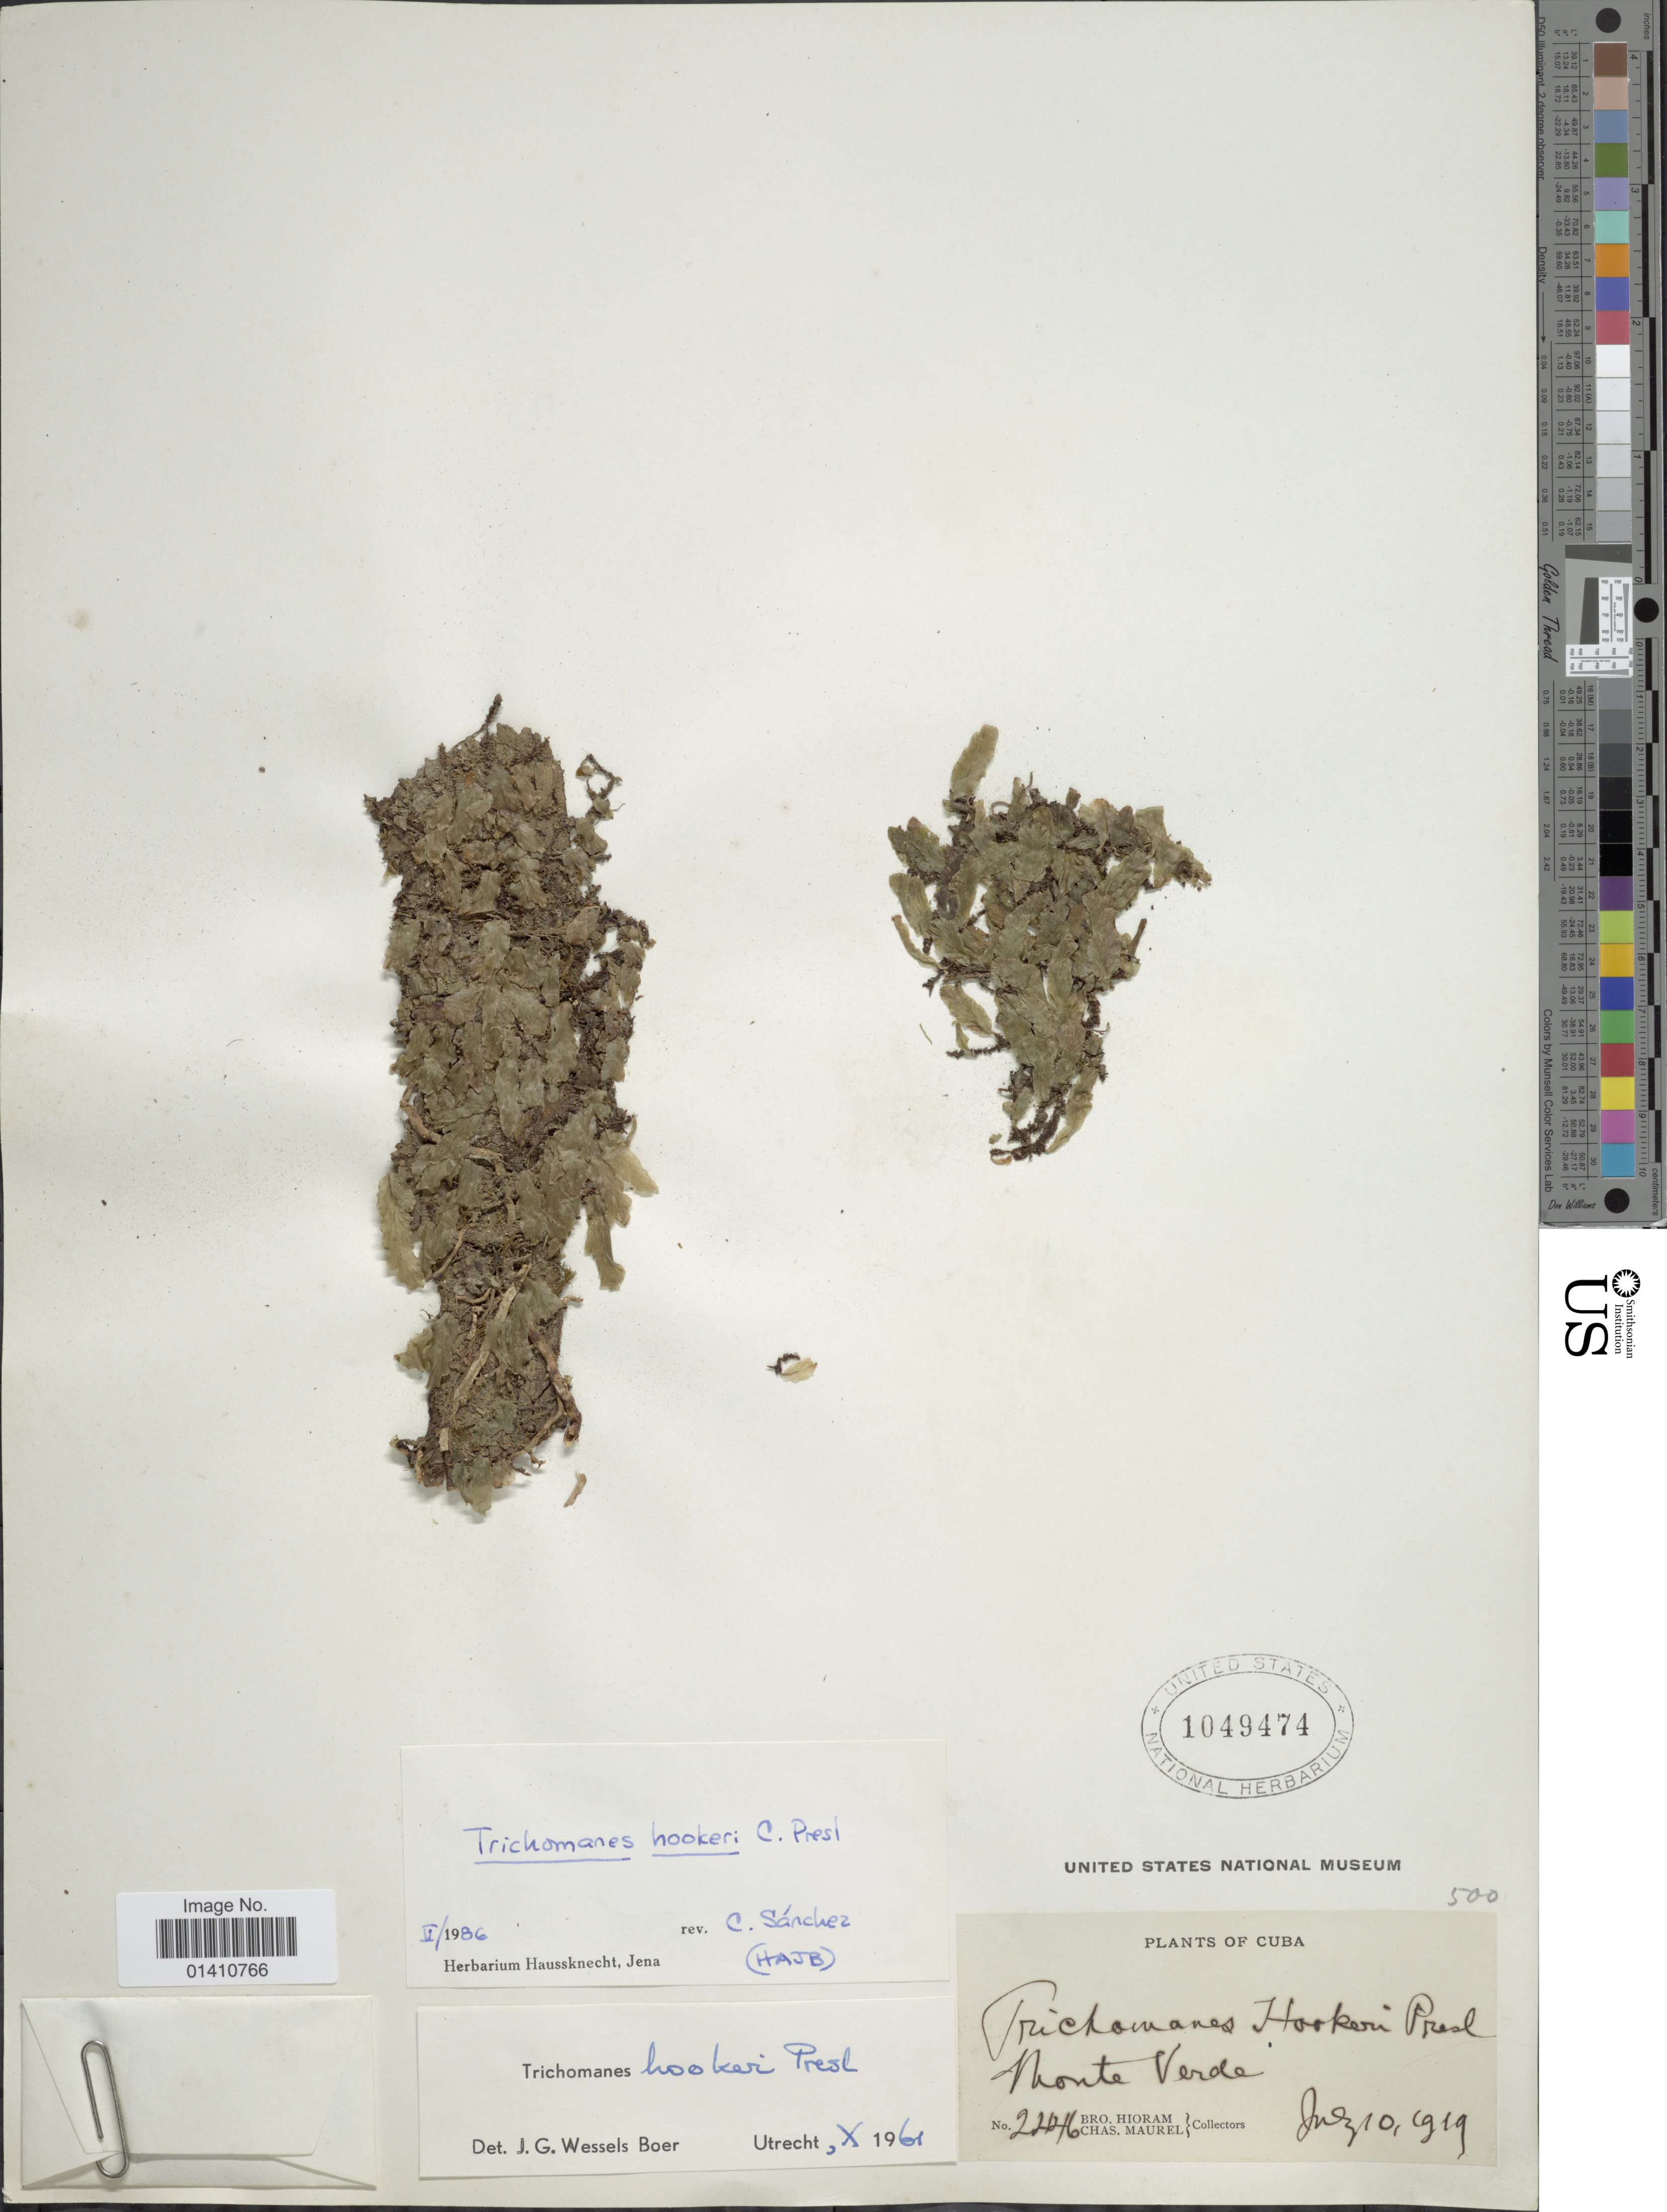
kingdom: Plantae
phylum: Tracheophyta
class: Polypodiopsida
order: Hymenophyllales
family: Hymenophyllaceae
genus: Didymoglossum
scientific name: Didymoglossum hookeri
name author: C. Presl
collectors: Bro. Hioram & C. Maurel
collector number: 2446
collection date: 1919-07-10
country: Cuba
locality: Monte Verde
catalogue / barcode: US 1049474